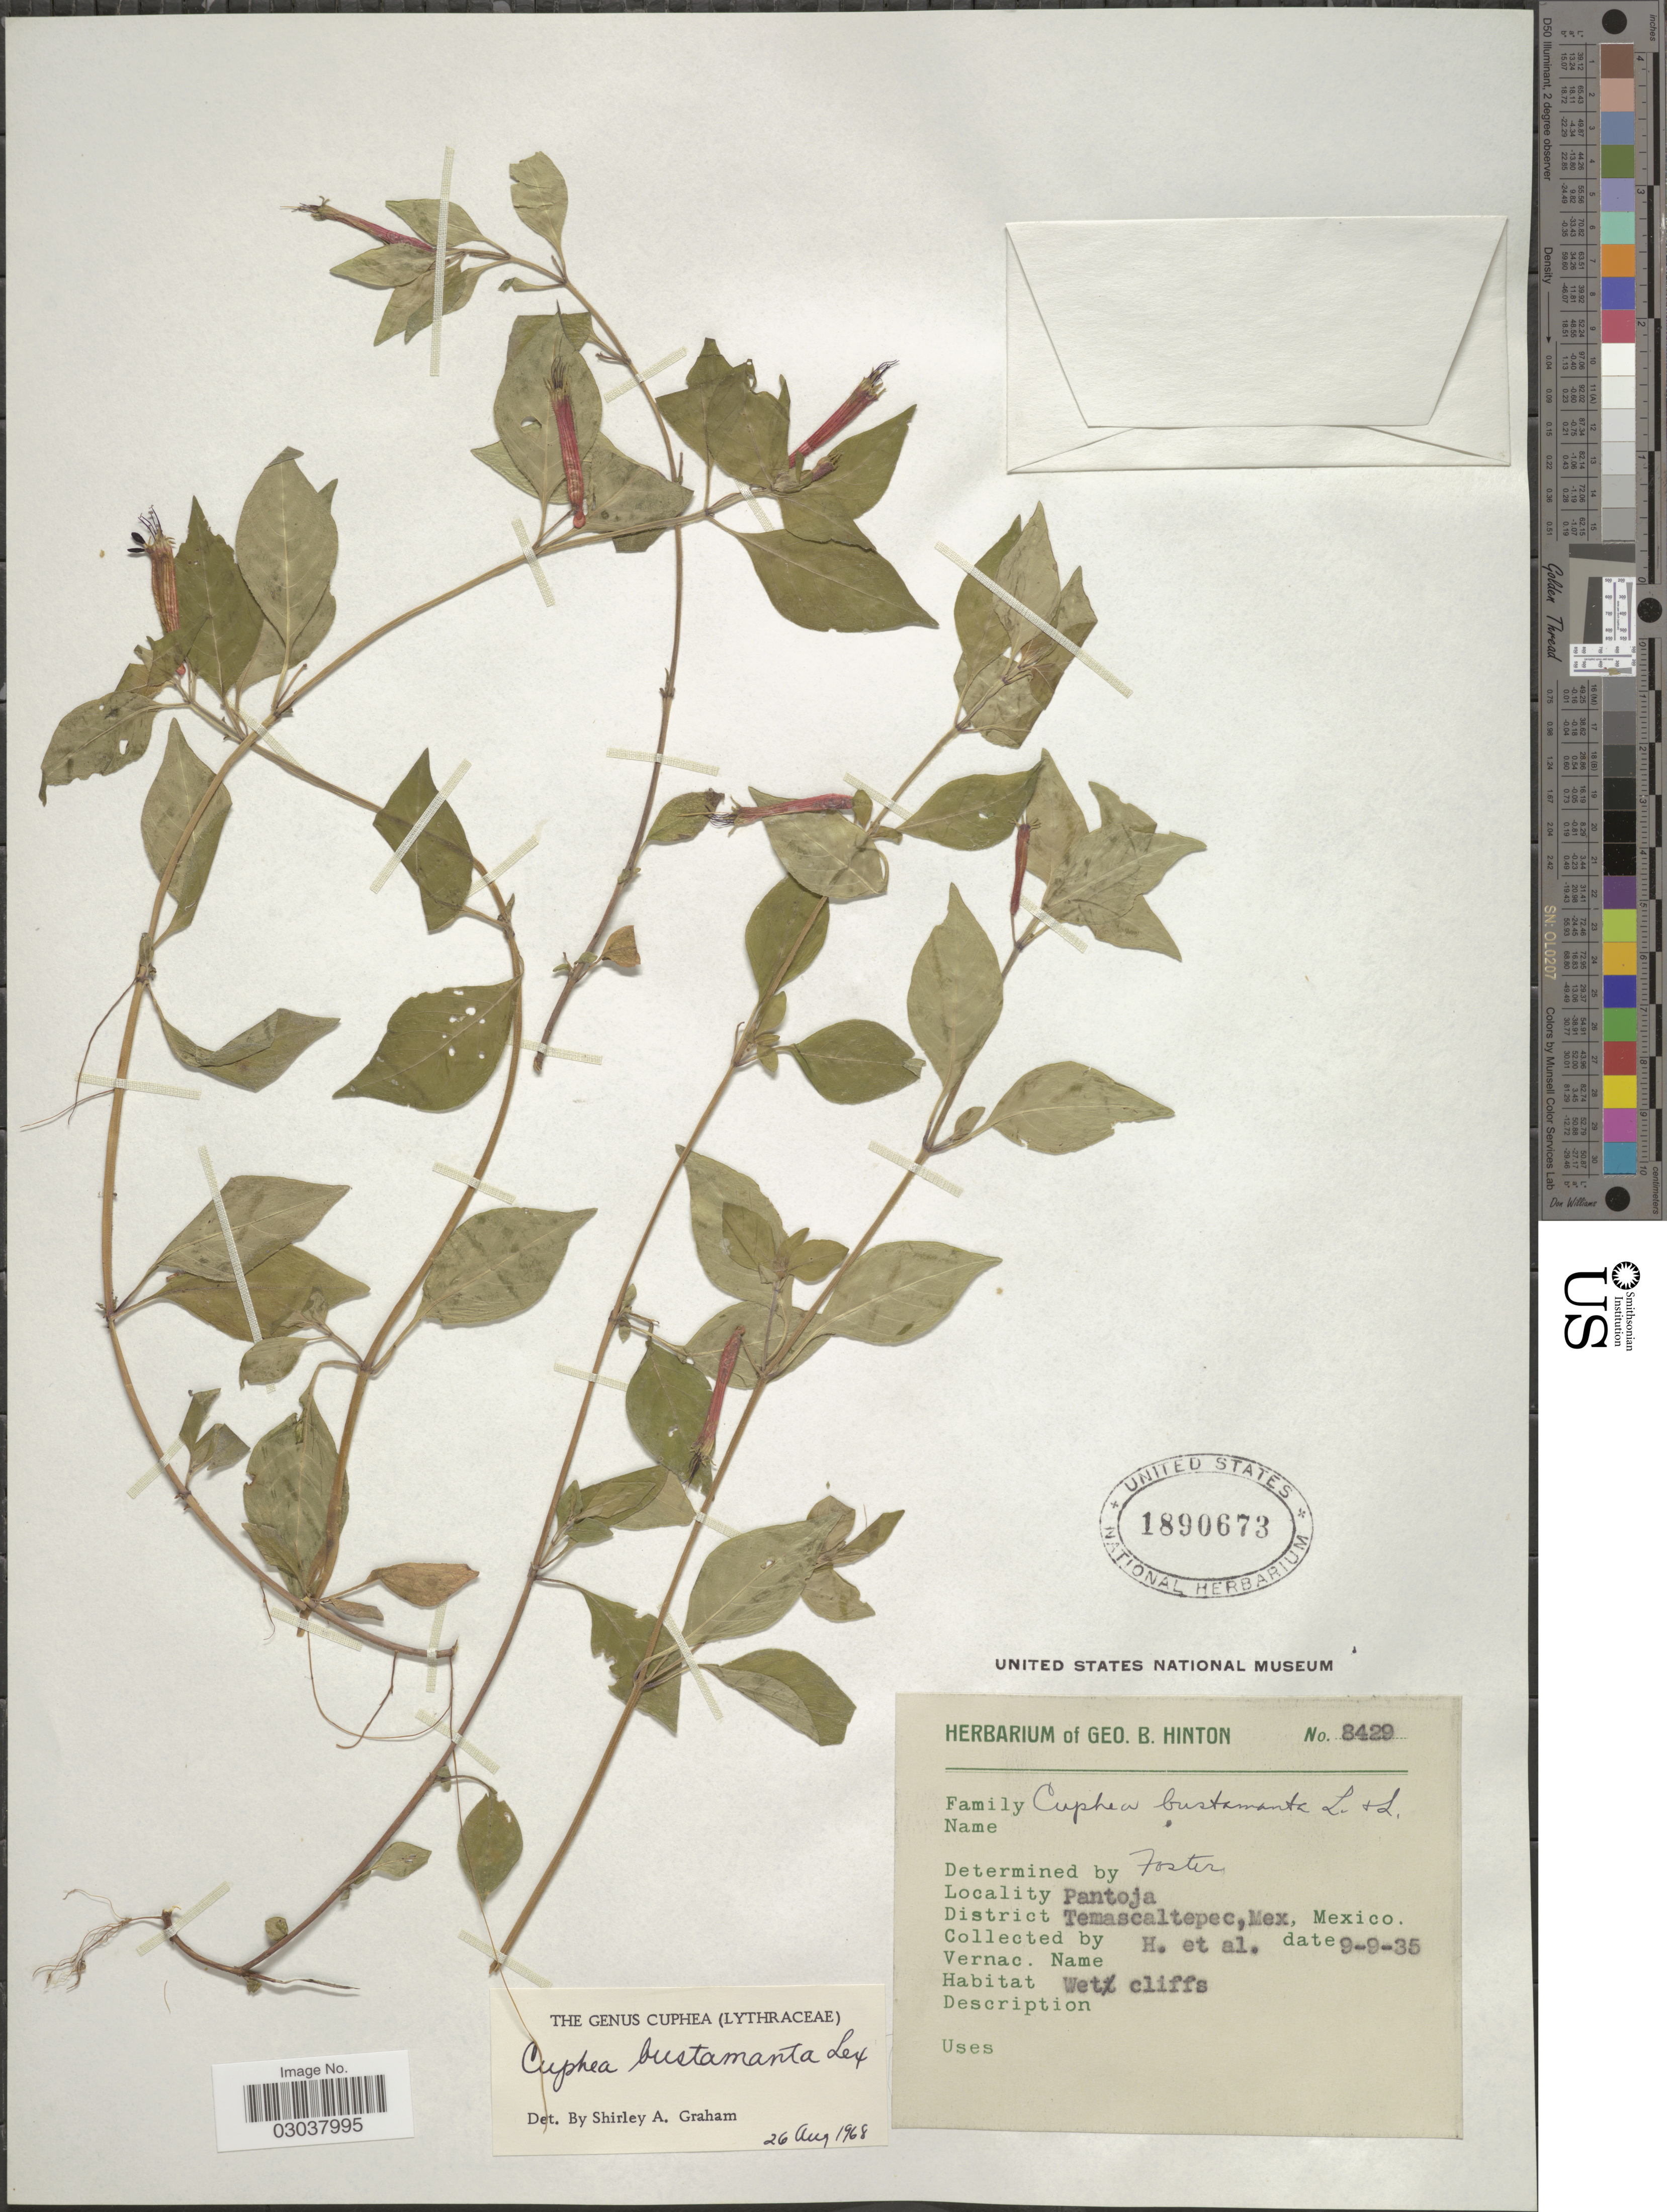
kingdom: Plantae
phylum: Tracheophyta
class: Magnoliopsida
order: Myrtales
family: Lythraceae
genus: Cuphea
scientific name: Cuphea bustamanta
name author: Lex.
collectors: G. B. Hinton & et al.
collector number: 8429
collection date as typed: Transcribed d/m/y: 9/9/35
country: Mexico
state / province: México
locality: Pantoja. District Temascaltepec, Mex.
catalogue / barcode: US 1890673